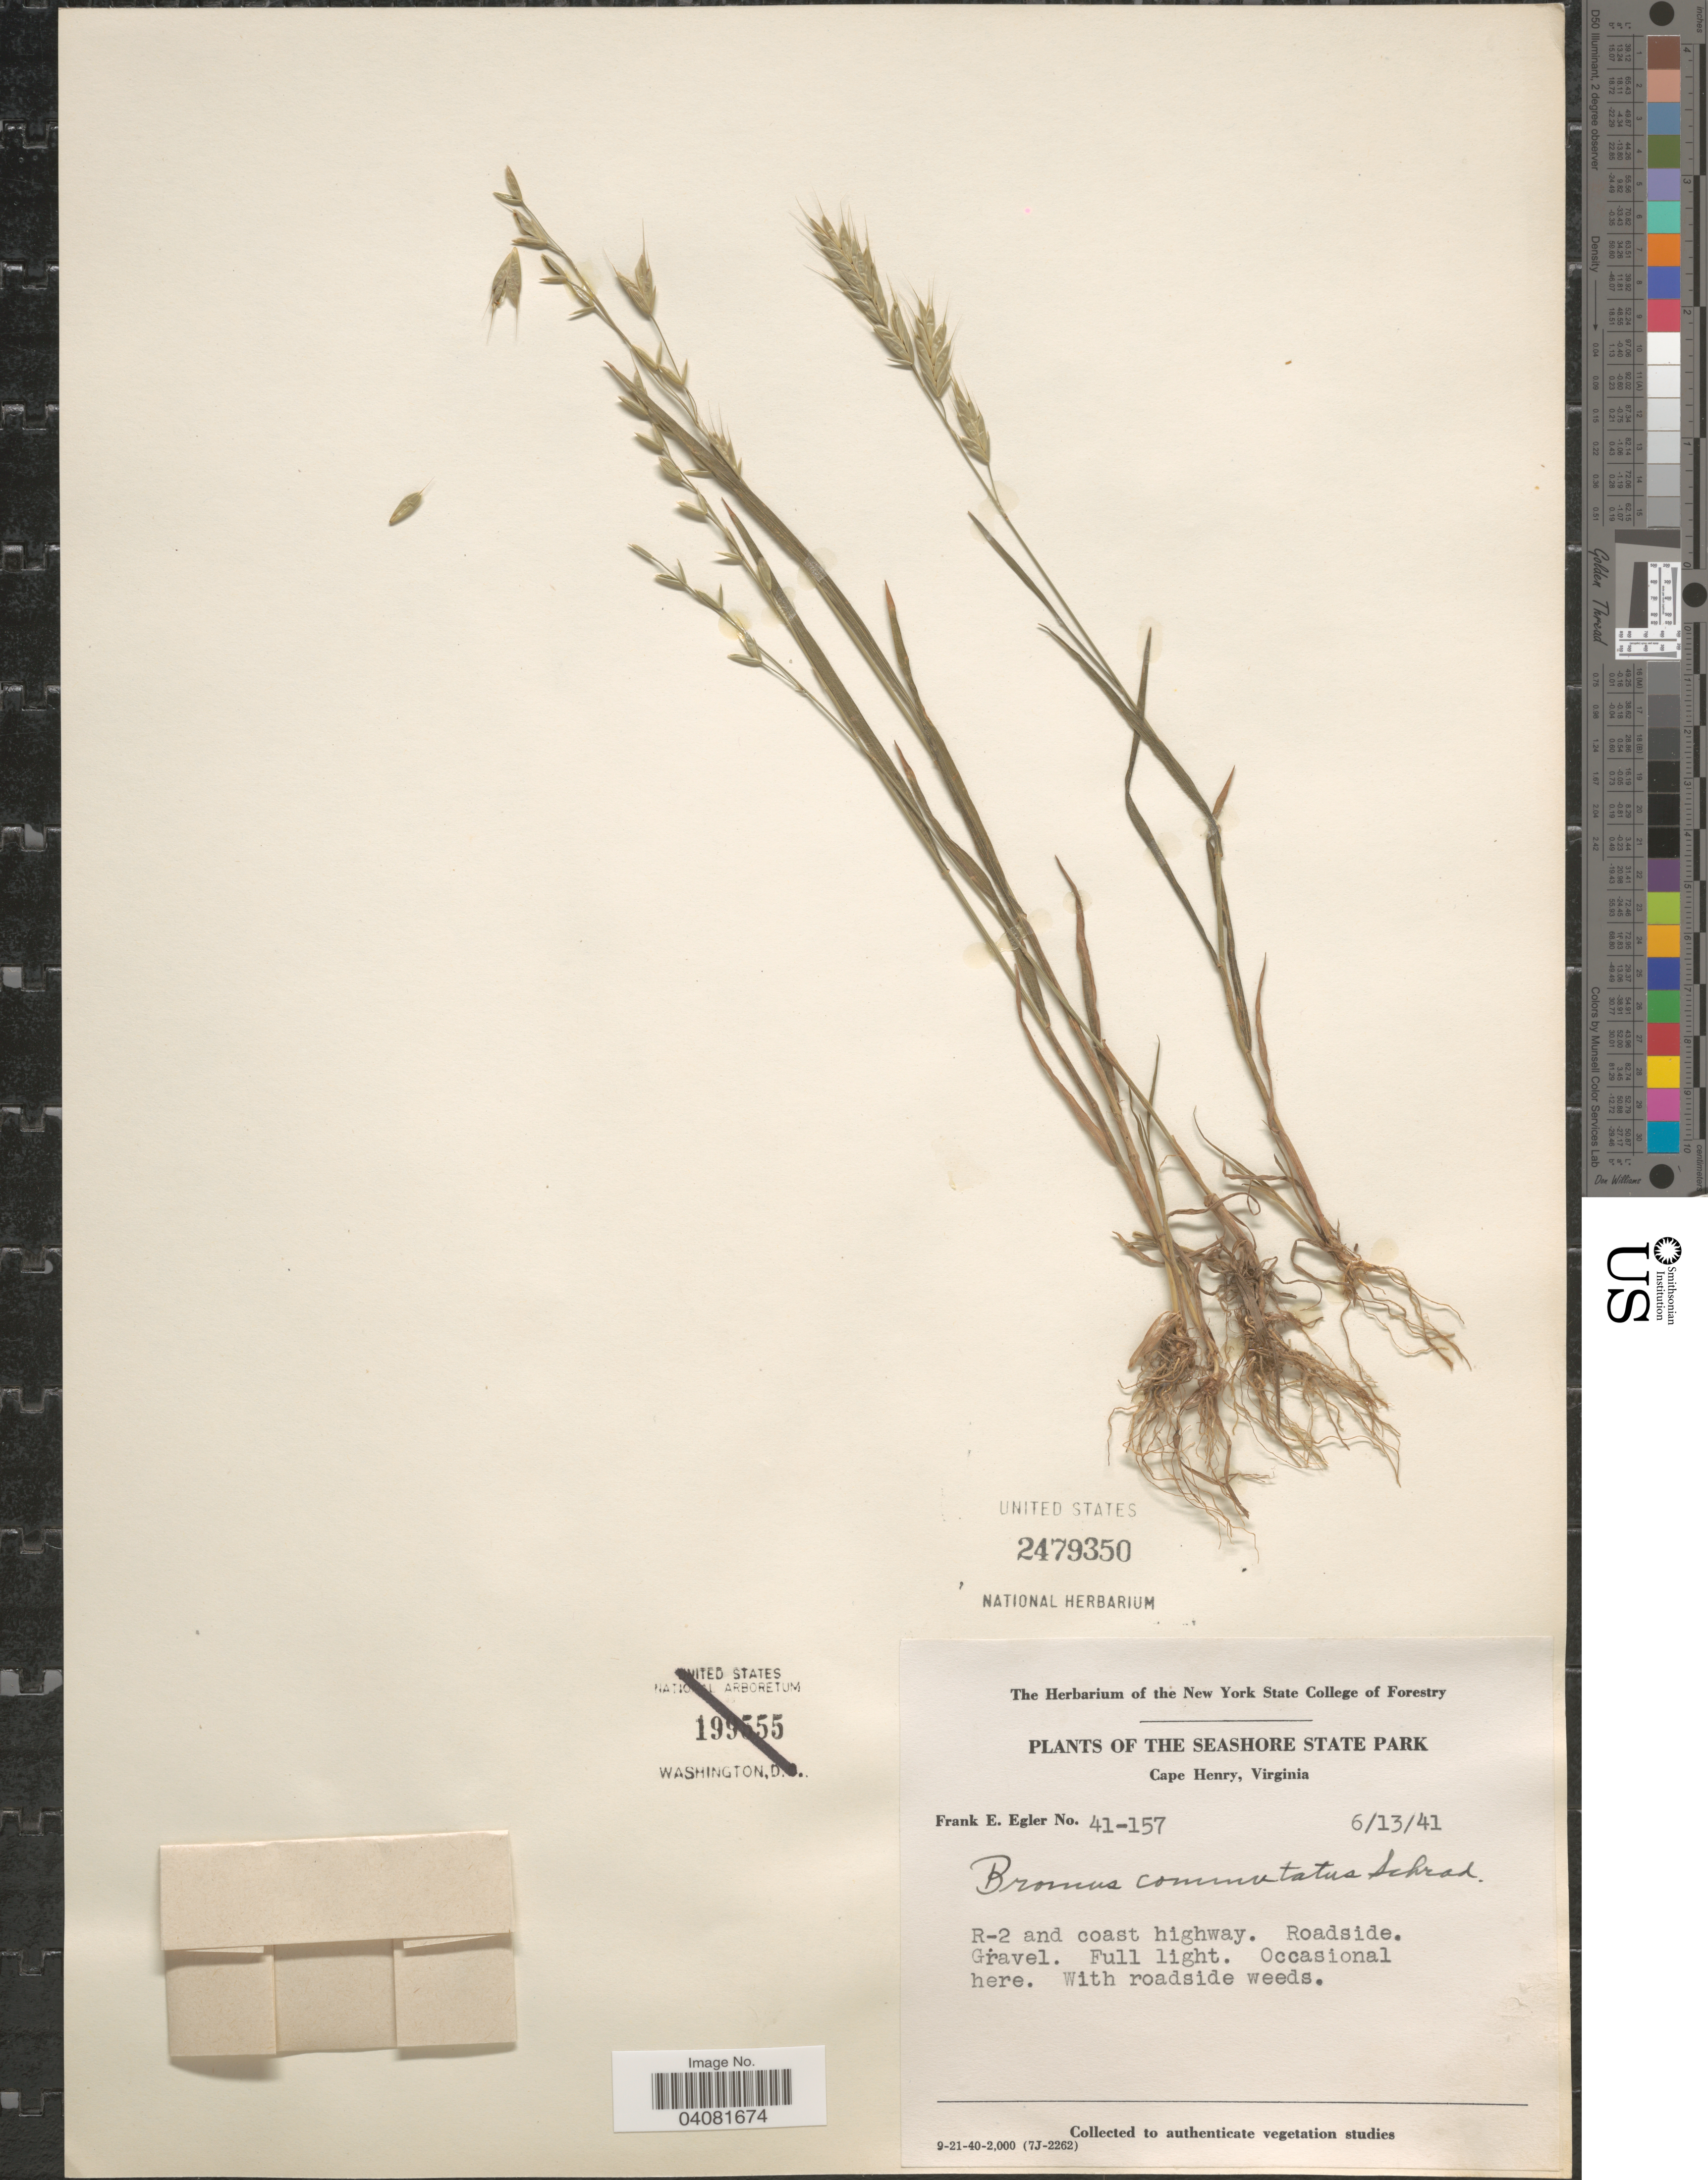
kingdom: Plantae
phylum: Tracheophyta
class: Liliopsida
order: Poales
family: Poaceae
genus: Bromus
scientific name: Bromus commutatus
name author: Schrad.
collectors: F. Egler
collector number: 41-157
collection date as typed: Transcribed d/m/y: 13/6/41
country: United States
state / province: Virginia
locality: The Seashore State Park. Cape Henry. R-2 and coast highway.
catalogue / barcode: US 2479350